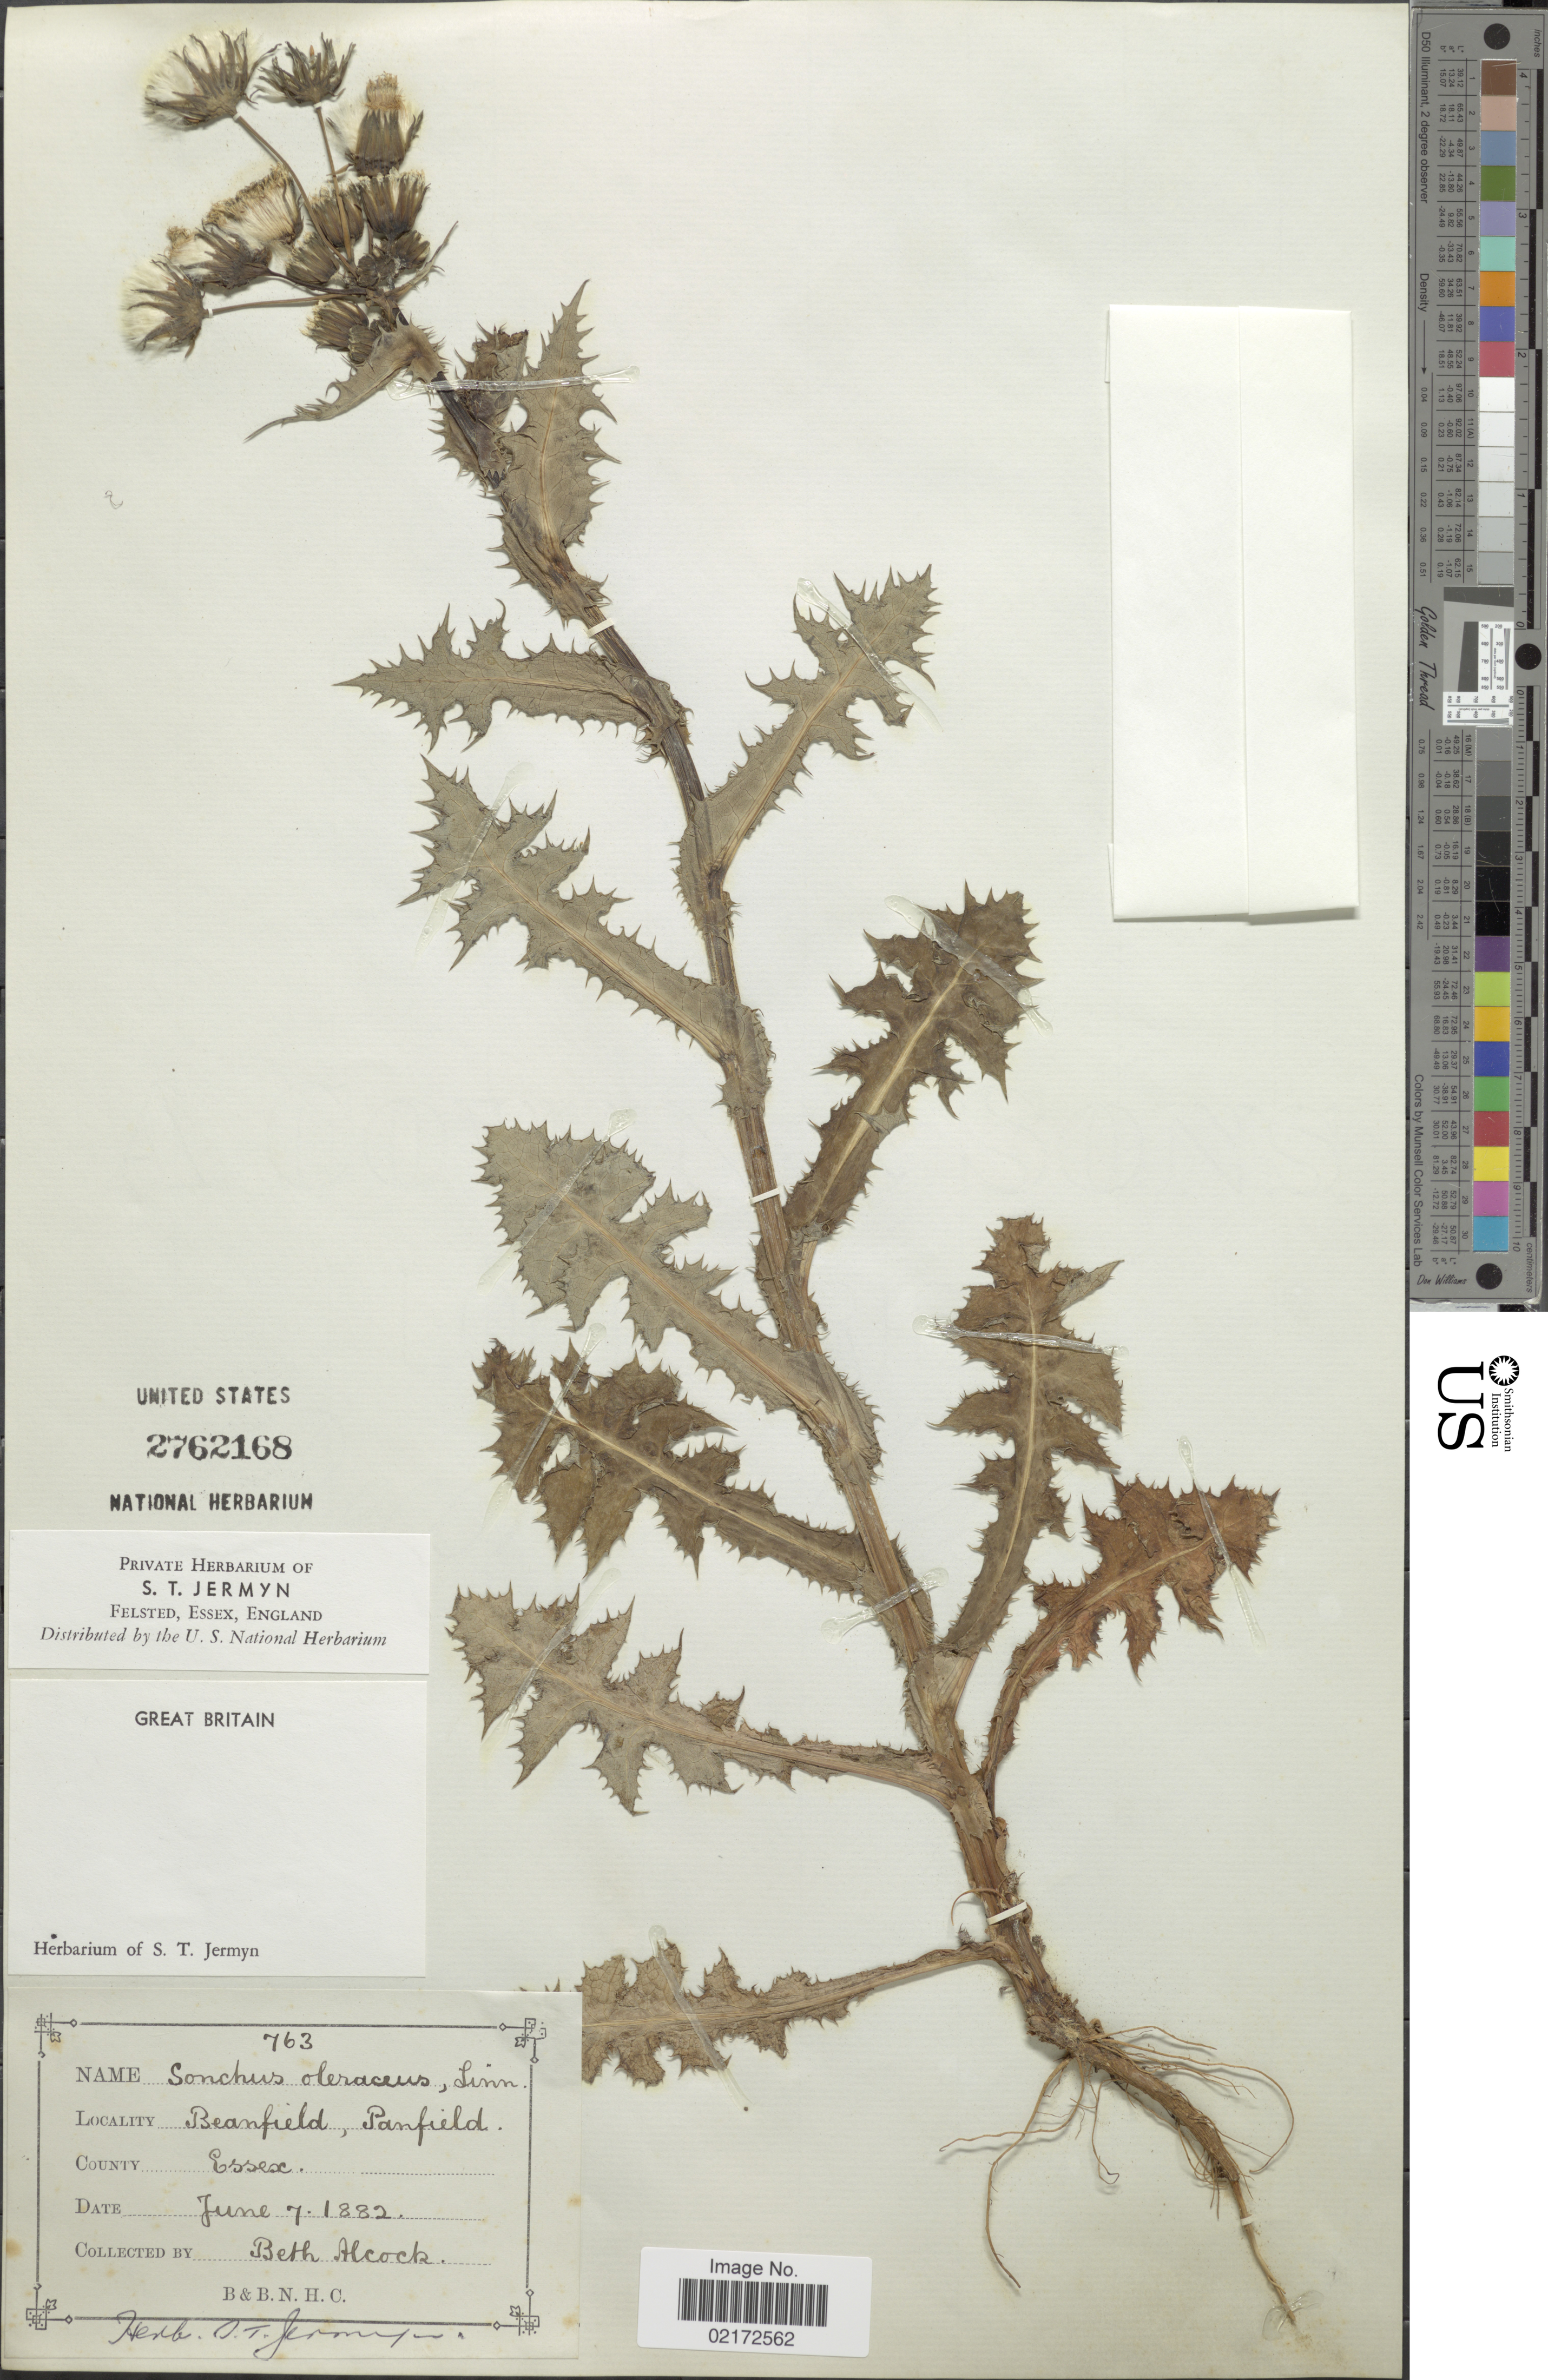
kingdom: Plantae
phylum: Tracheophyta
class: Magnoliopsida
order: Asterales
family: Asteraceae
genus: Sonchus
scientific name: Sonchus oleraceus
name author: L.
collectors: B. Alcock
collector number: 763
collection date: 1882-06-07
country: United Kingdom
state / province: England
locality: Felsted, Essex, England. Great Britain. Beanfield, Panfield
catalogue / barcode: US 2762168